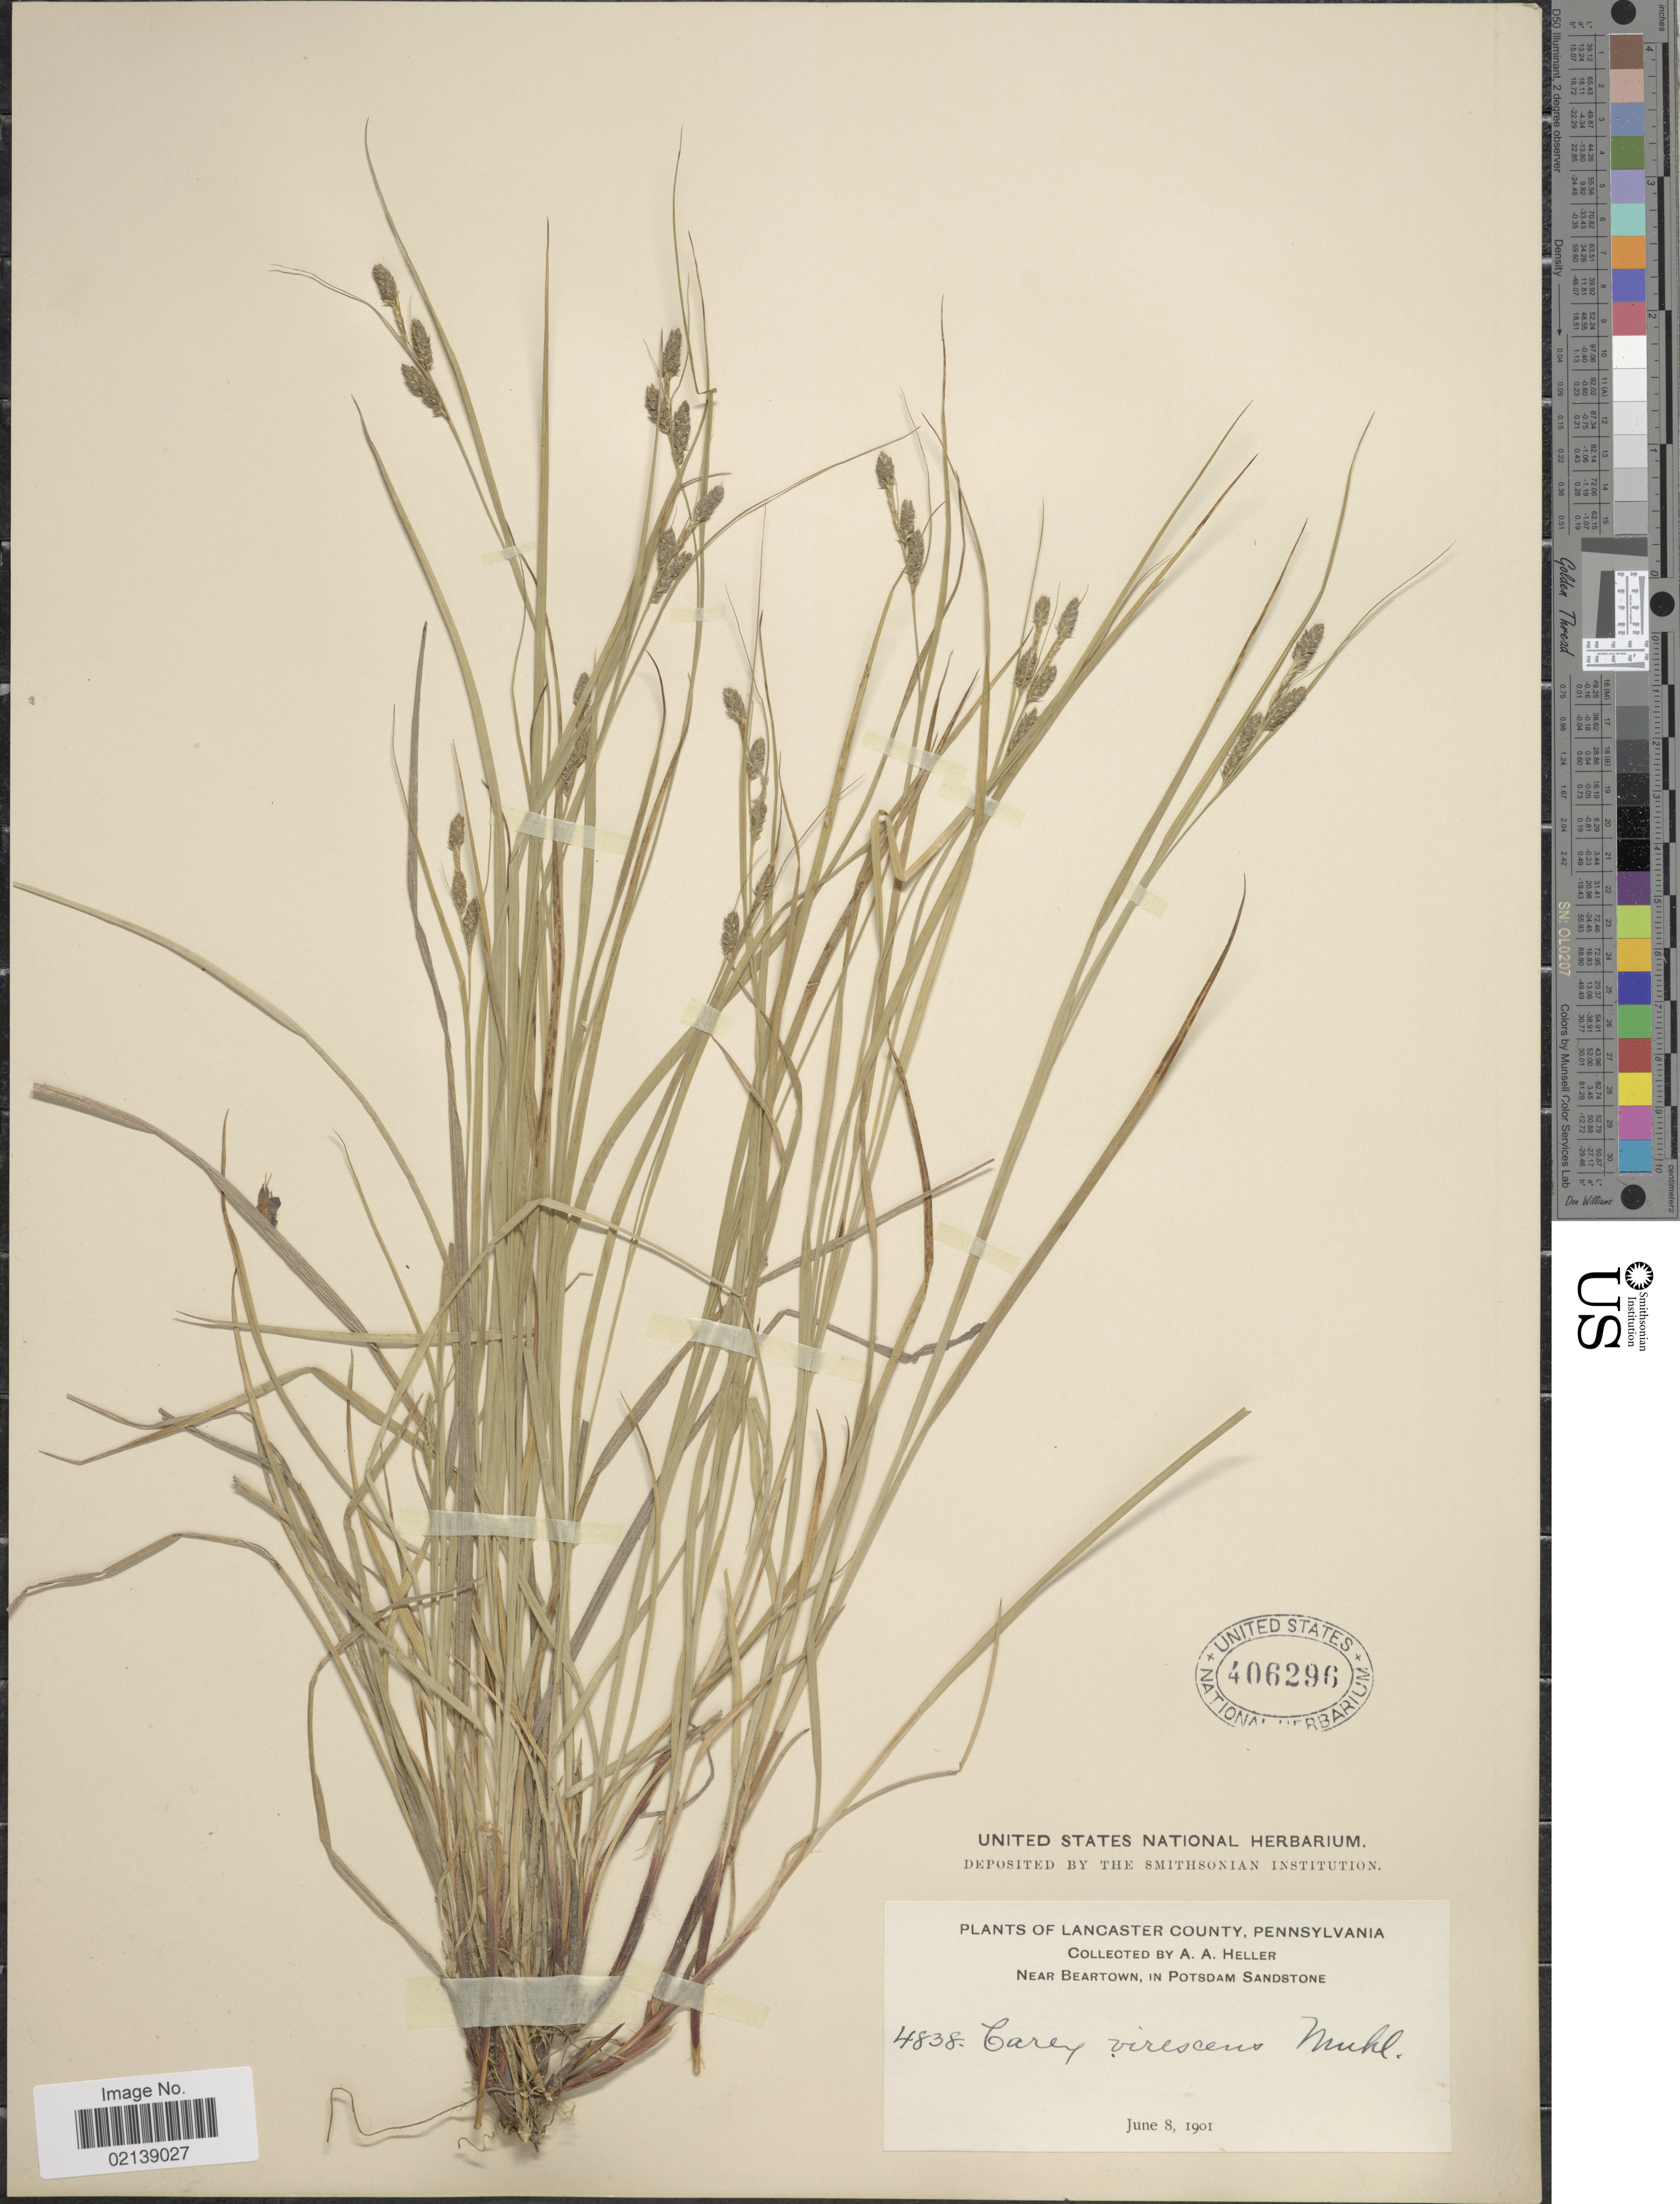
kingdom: Plantae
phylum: Tracheophyta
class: Liliopsida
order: Poales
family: Cyperaceae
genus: Carex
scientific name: Carex virescens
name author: Muhl. ex Willd.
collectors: A. A. Heller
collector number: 4838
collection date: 1901-06-08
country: United States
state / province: Pennsylvania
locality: Lancaster County, Near Beartown, in Potsdam Sandstone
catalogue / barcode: US 406296